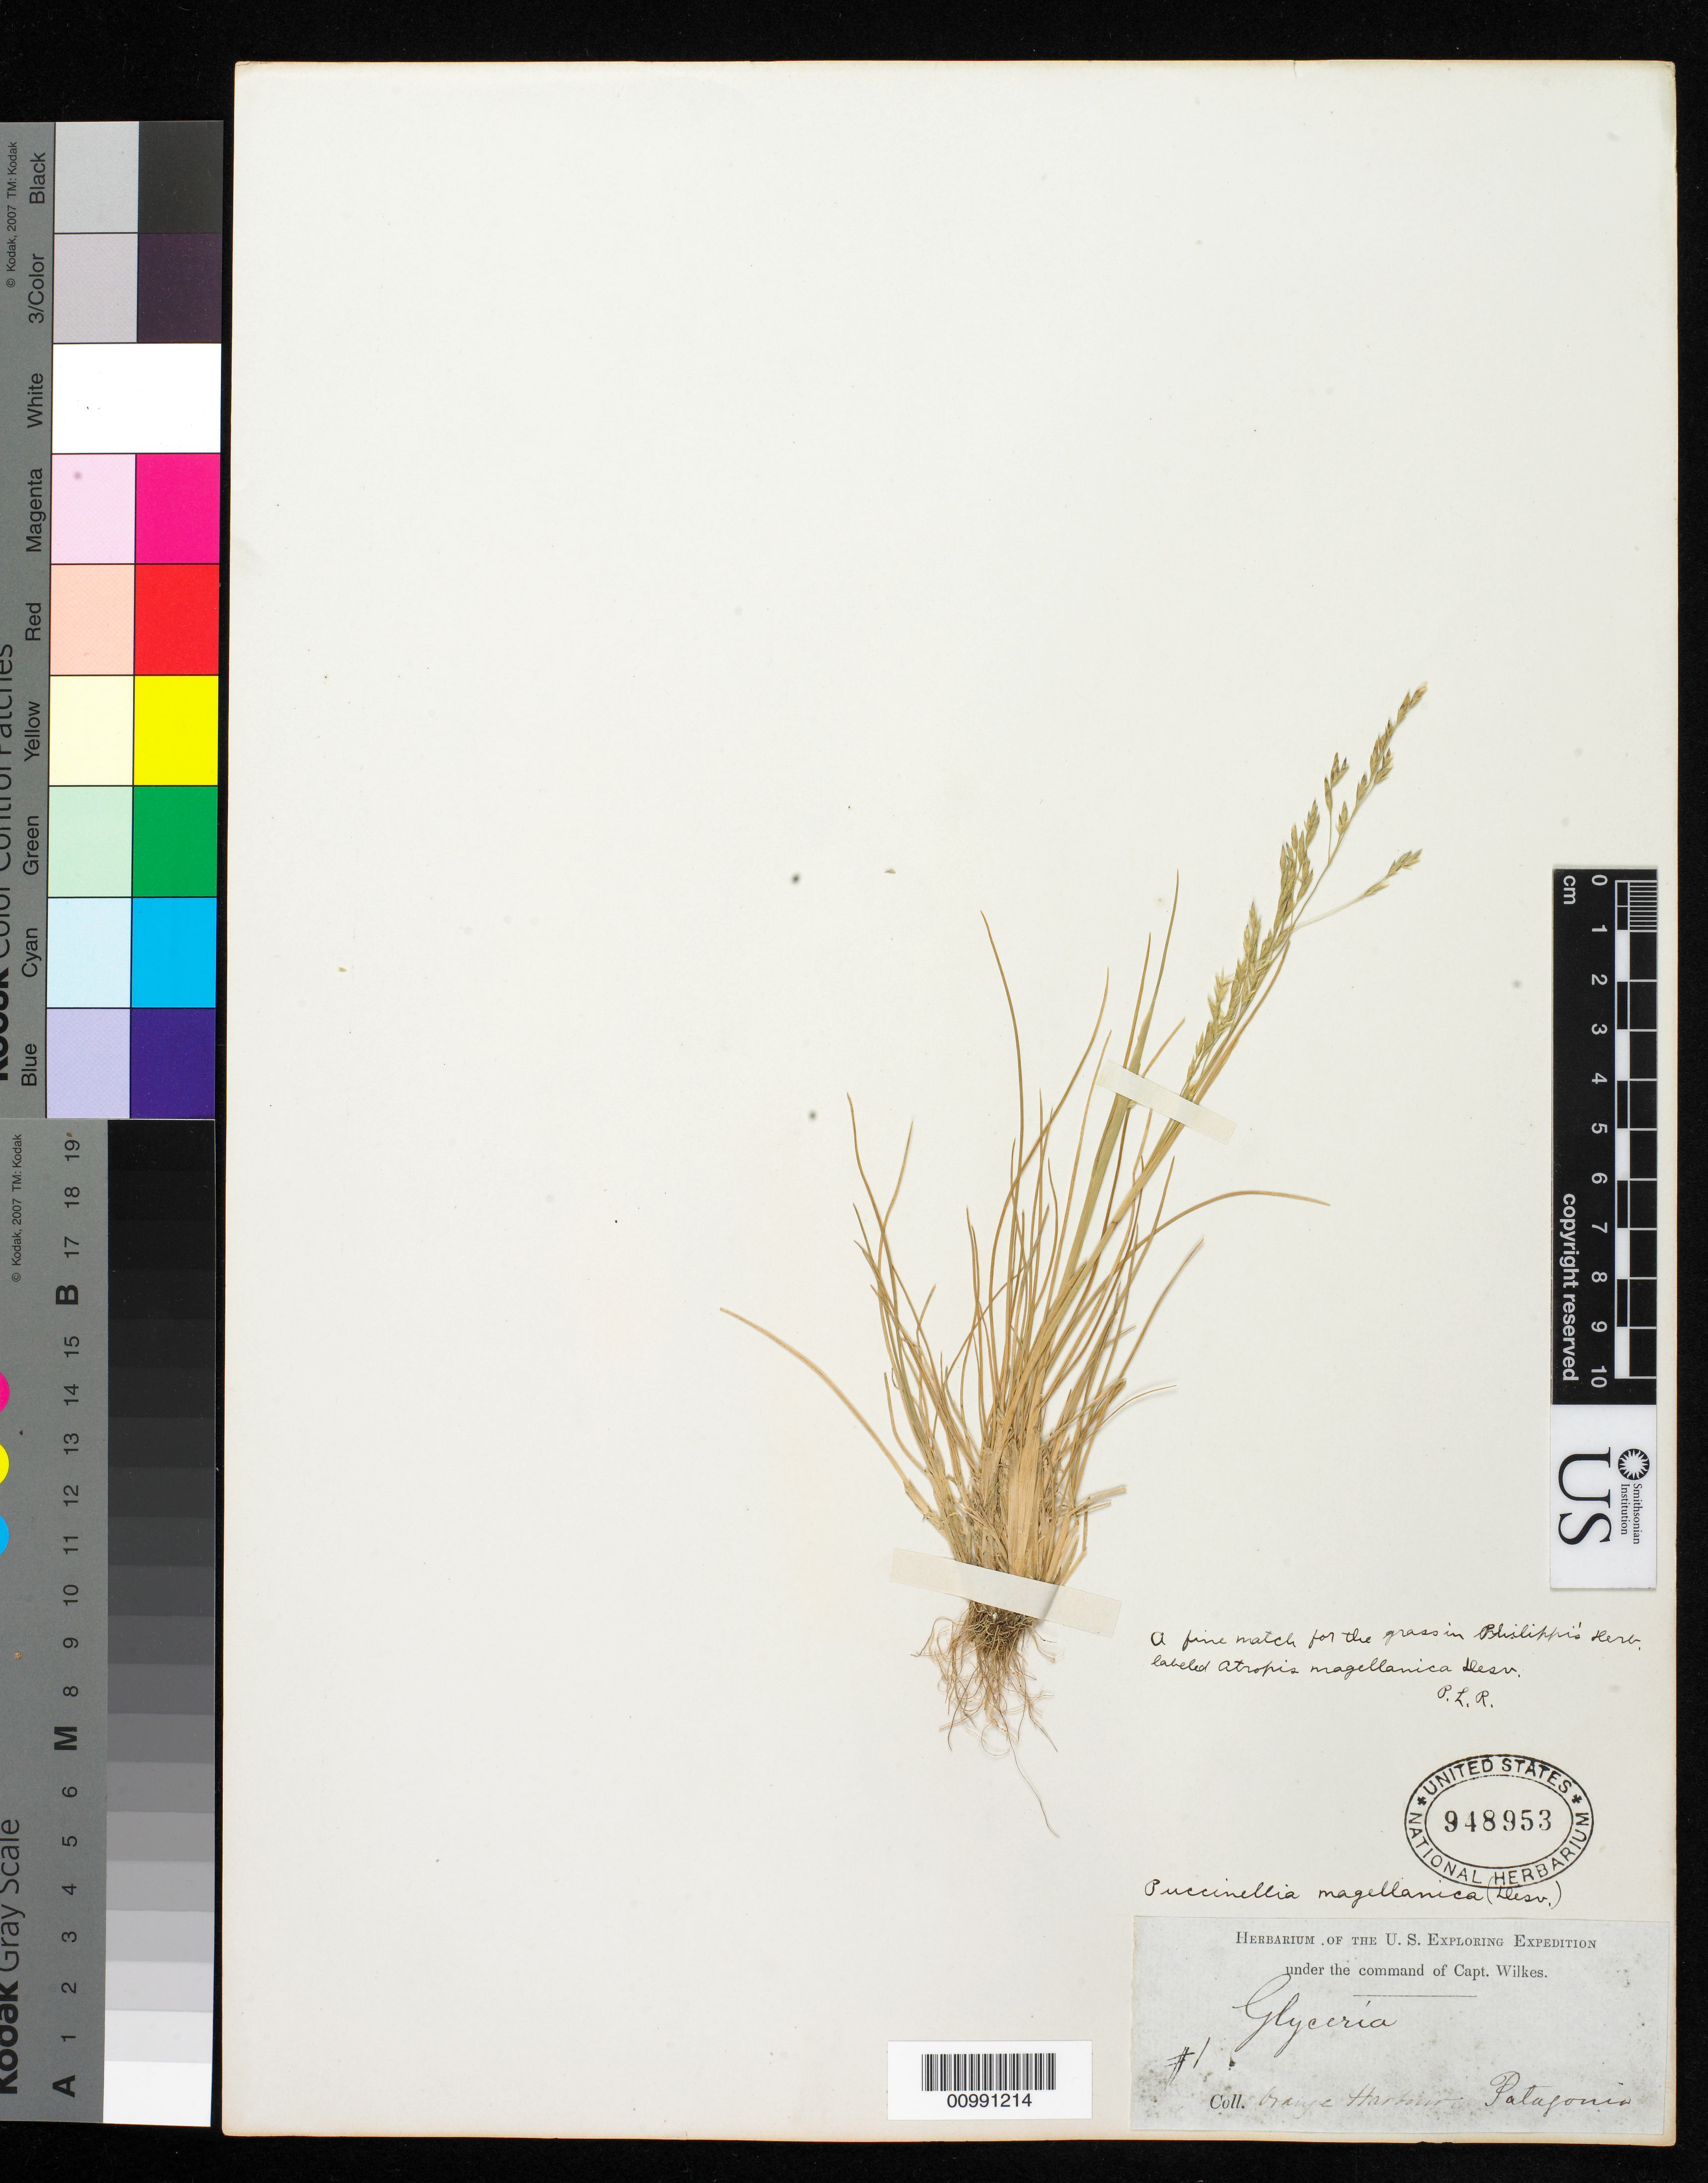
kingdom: Plantae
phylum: Tracheophyta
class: Liliopsida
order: Poales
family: Poaceae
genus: Puccinellia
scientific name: Puccinellia magellanica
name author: (Hook. f.) Parodi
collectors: Wilkes Explor. Exped.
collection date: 1838/1842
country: Argentina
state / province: Tierra del Fuego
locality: Orange Harbor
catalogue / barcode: US 948953